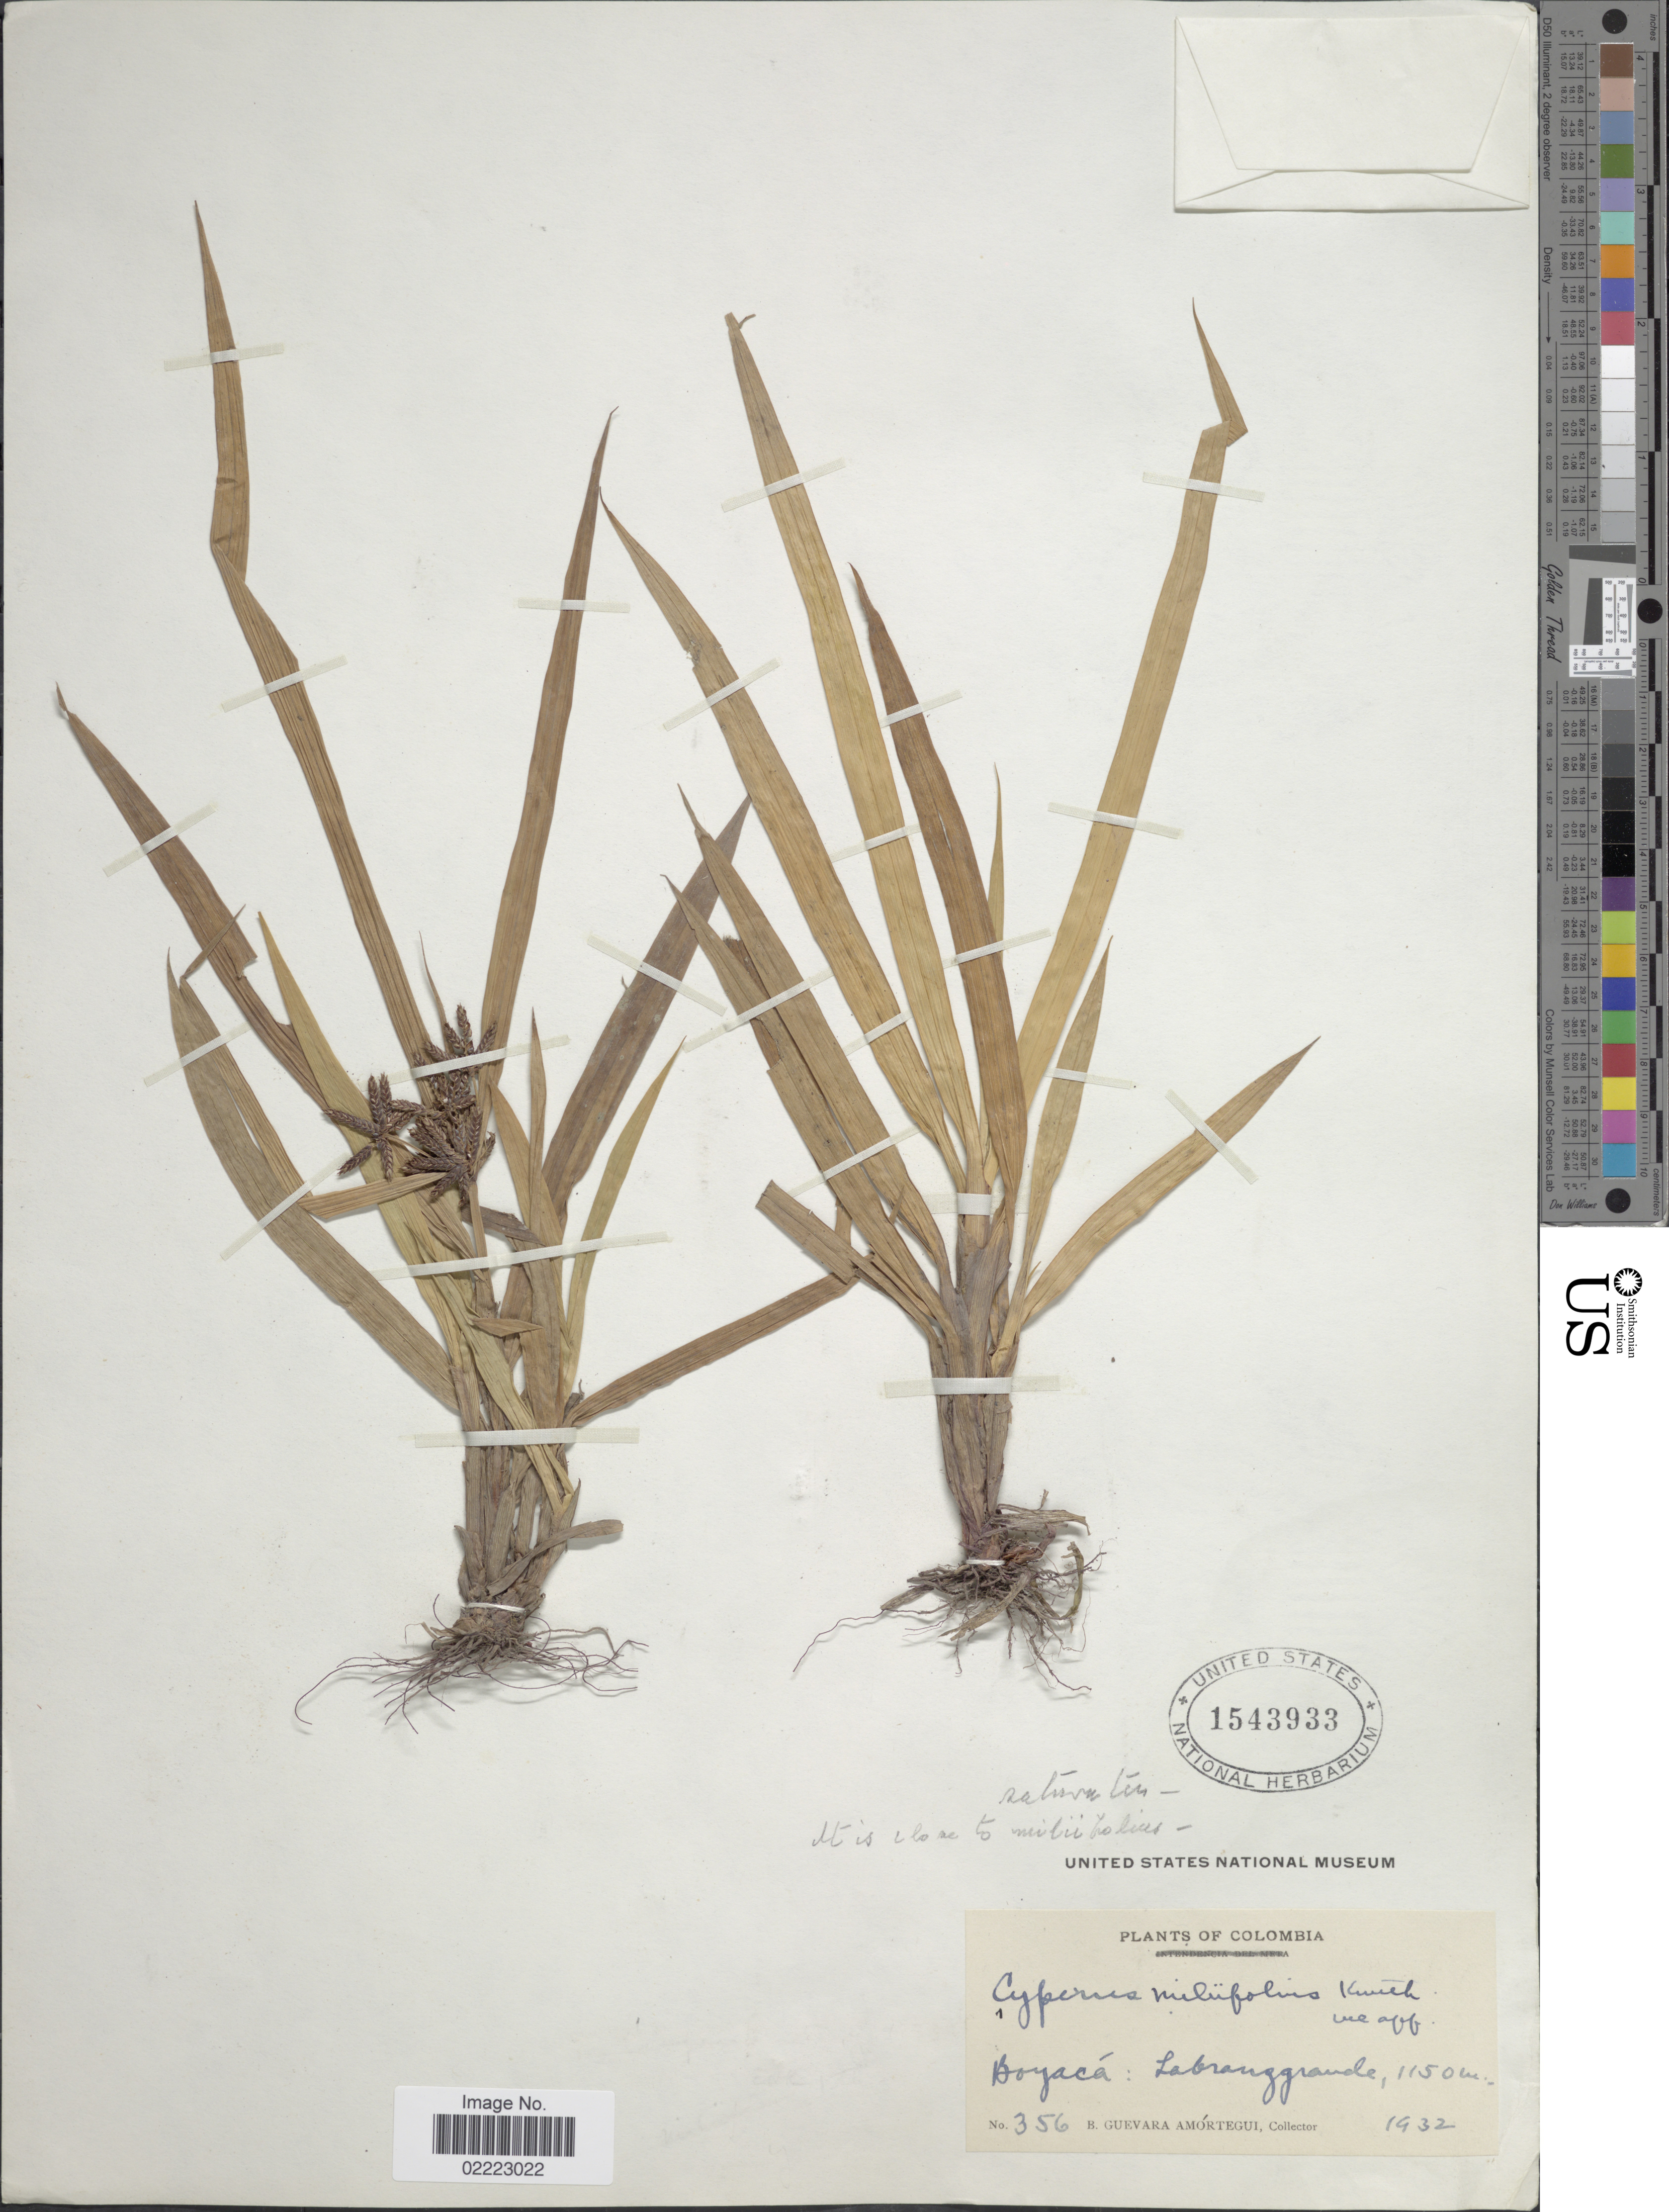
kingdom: Plantae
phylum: Tracheophyta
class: Liliopsida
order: Poales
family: Cyperaceae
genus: Cyperus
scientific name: Cyperus miliifolius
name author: Poepp. & Kunth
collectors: B. Guevara Amortegui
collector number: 356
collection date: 1932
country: Colombia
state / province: Boyacá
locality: Labrauggrande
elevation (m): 1150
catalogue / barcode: US 1543933